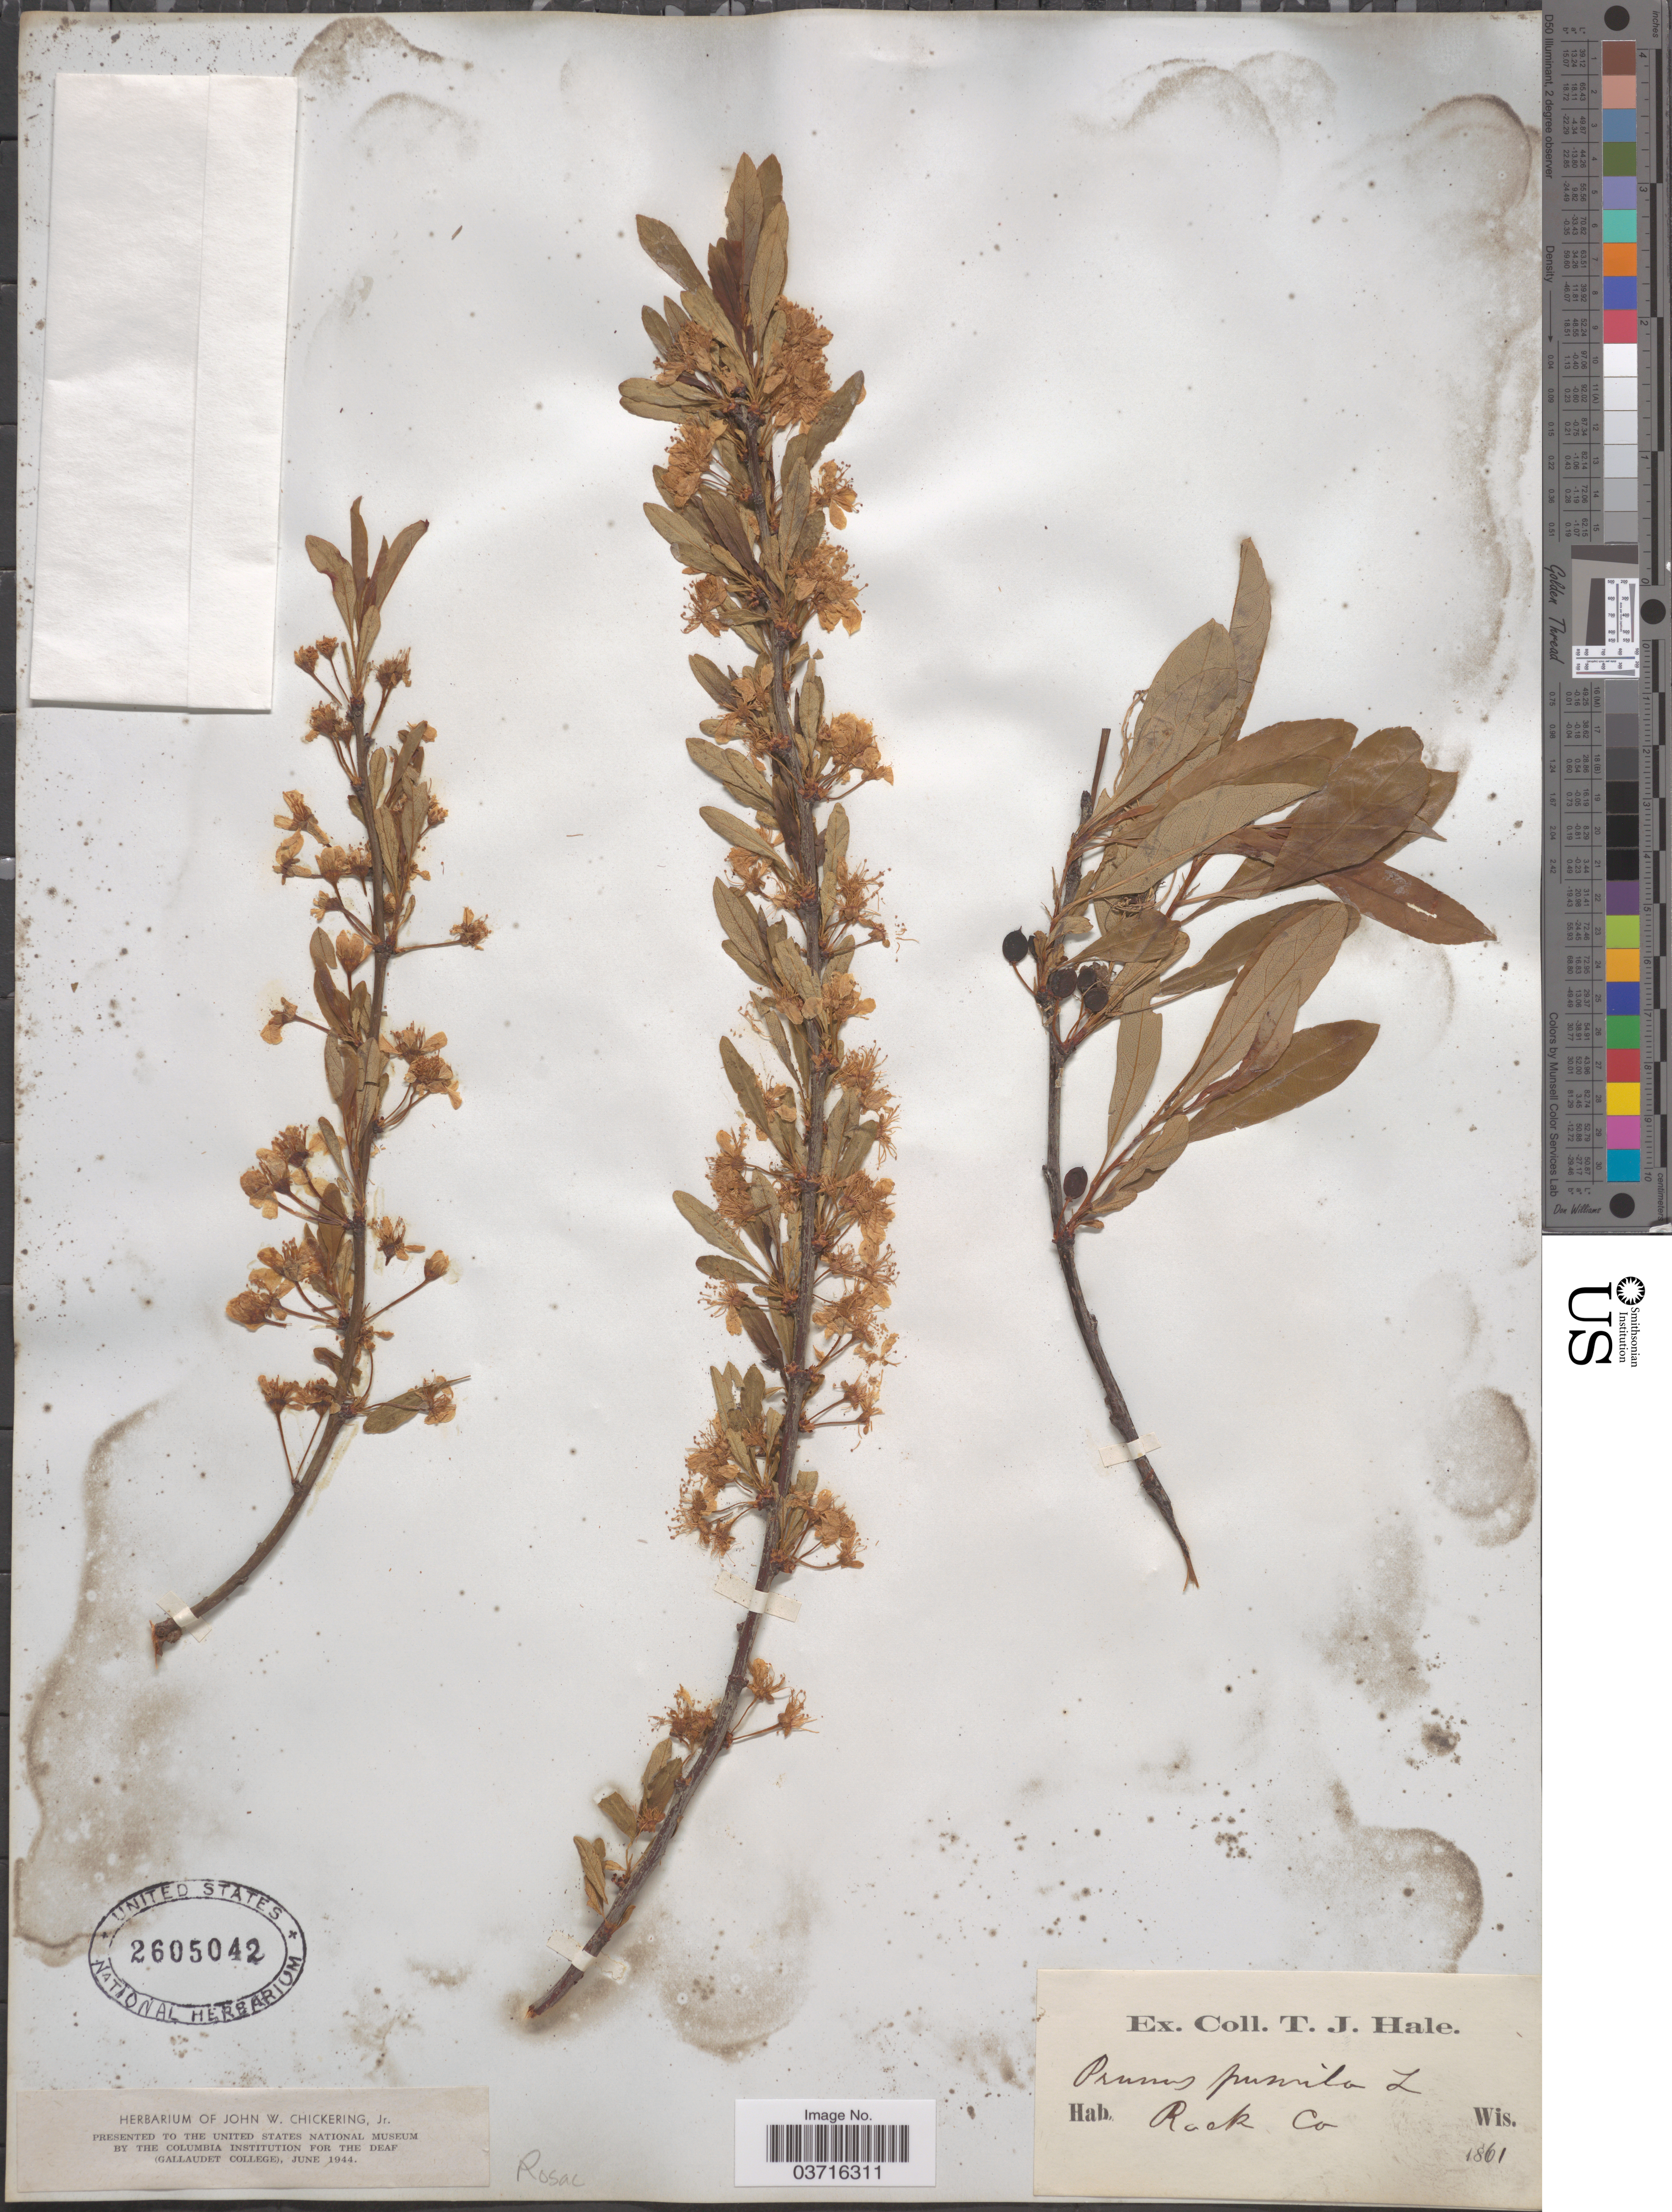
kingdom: Plantae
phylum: Tracheophyta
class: Magnoliopsida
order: Rosales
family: Rosaceae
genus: Prunus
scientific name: Prunus pumila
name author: L.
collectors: T. Hale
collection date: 1861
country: United States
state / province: Wisconsin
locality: Rock Co.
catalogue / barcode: US 2605042